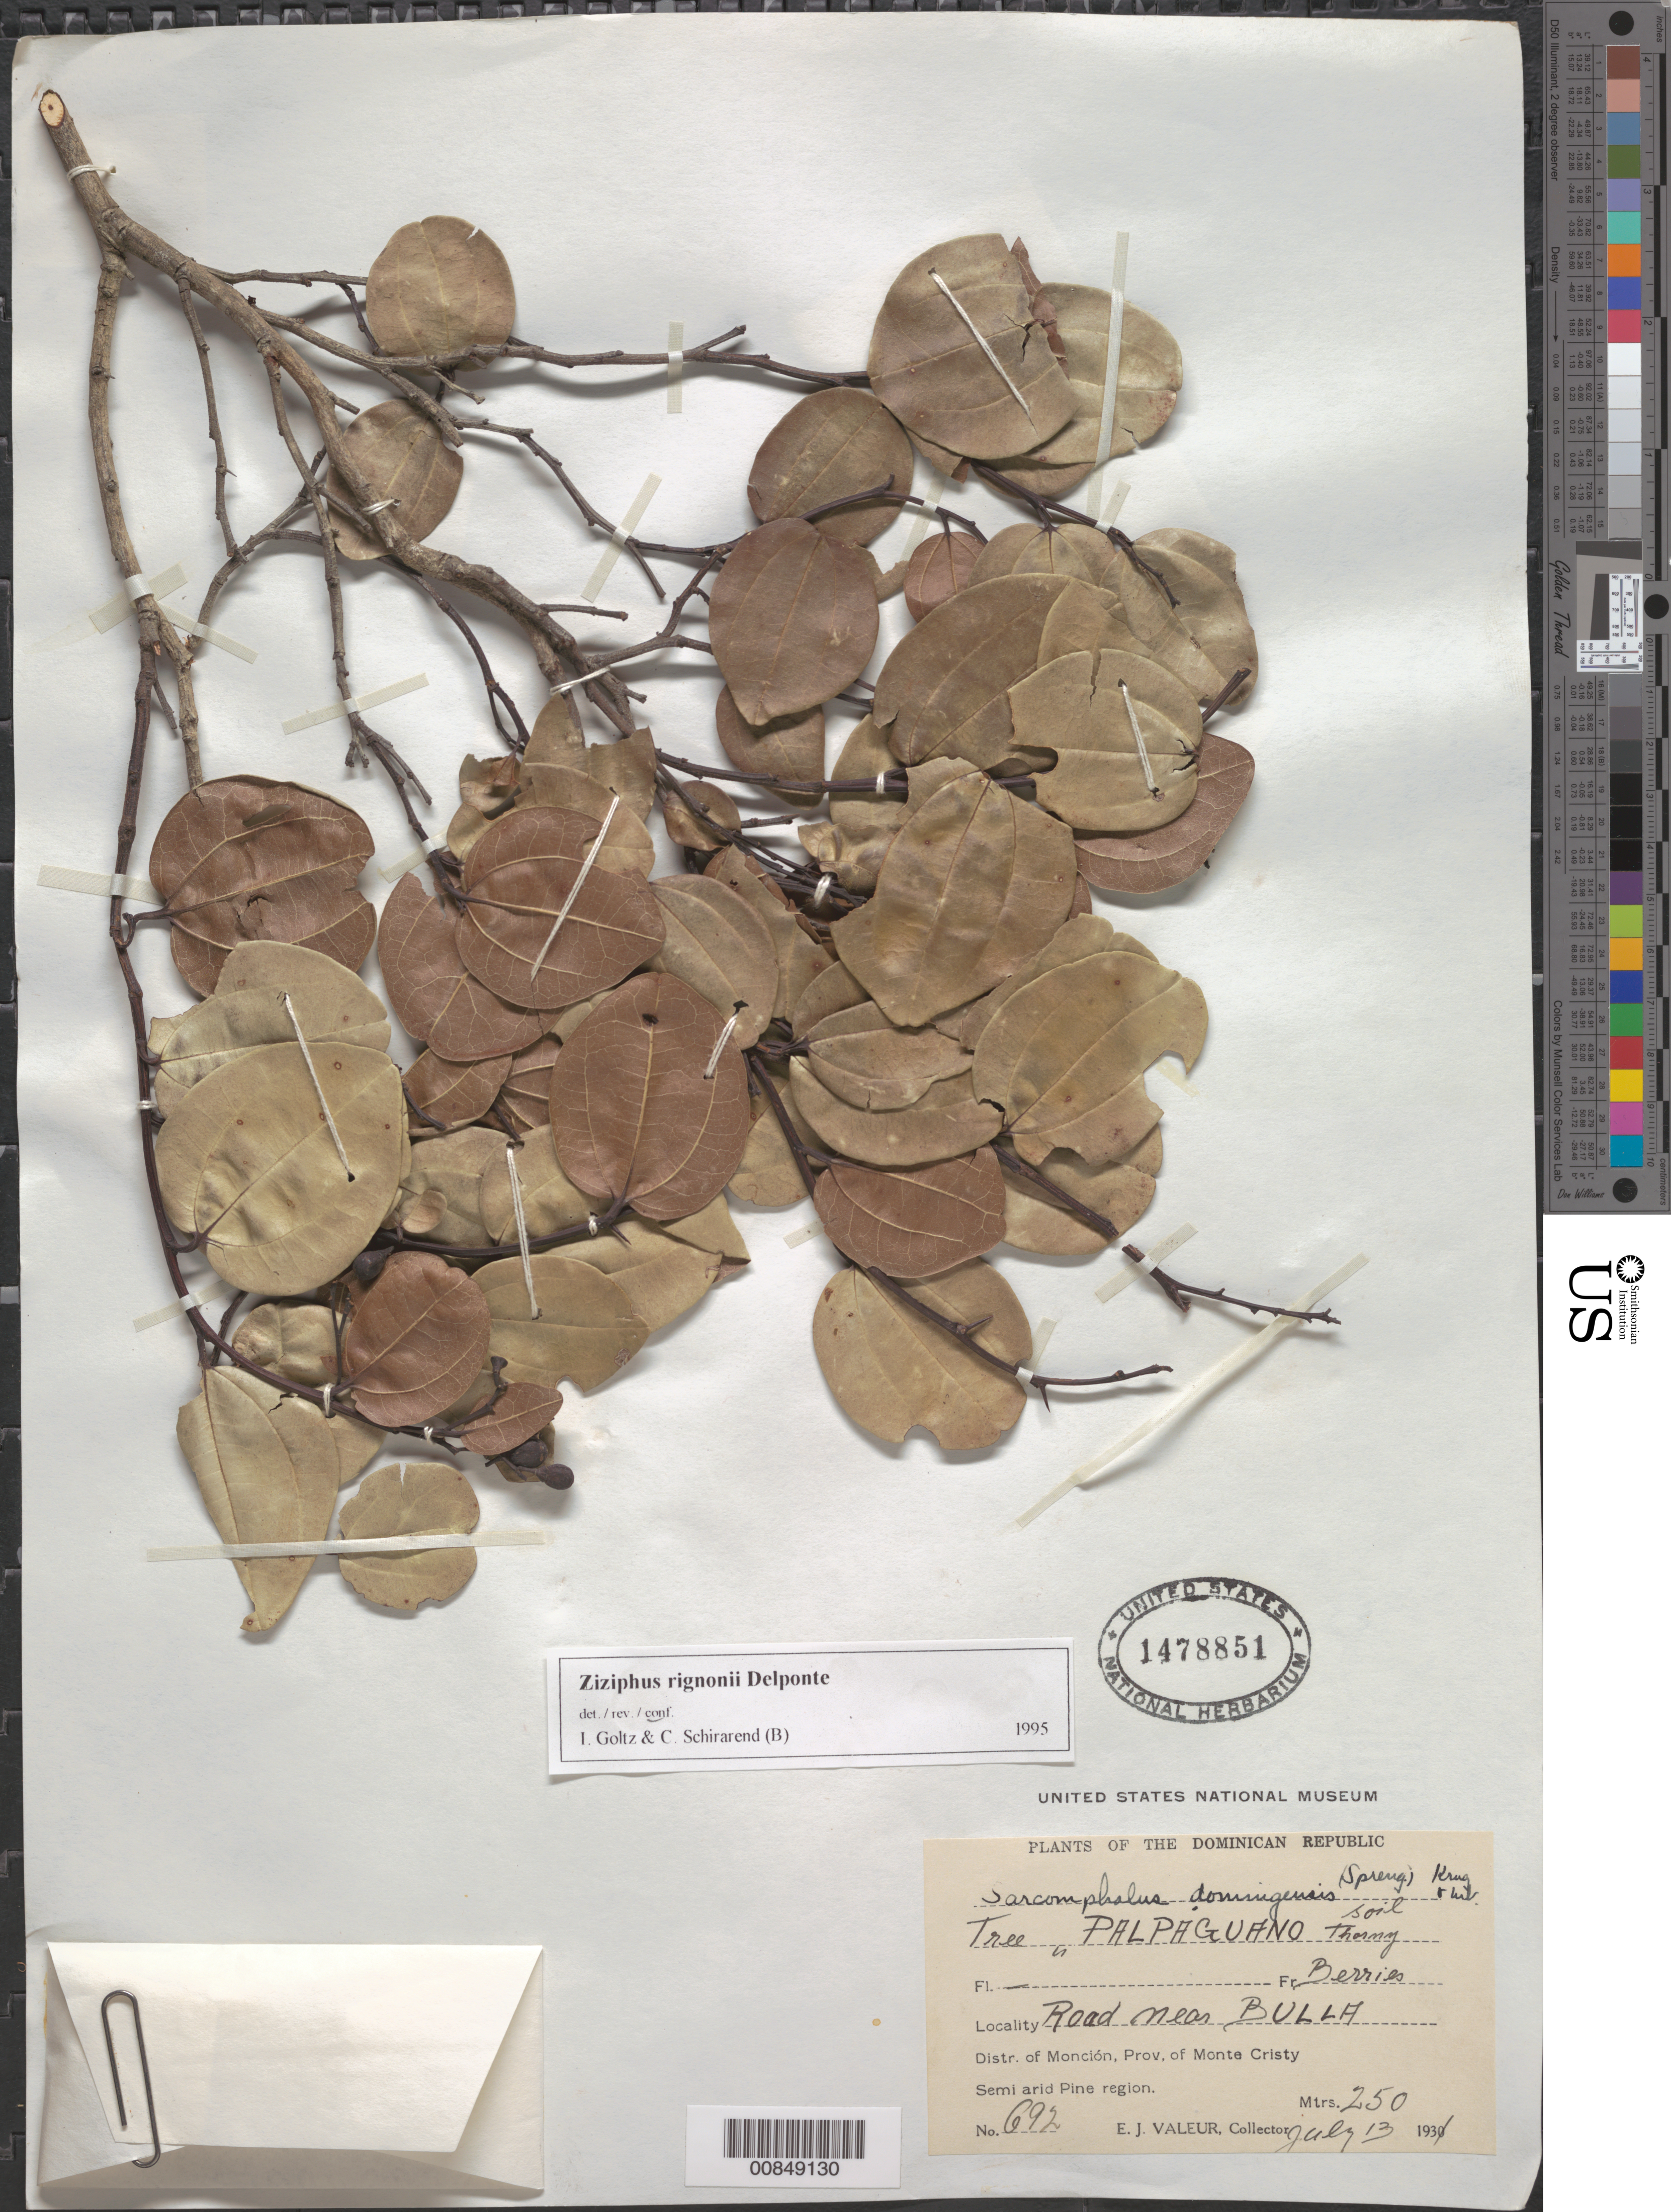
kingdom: Plantae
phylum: Tracheophyta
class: Magnoliopsida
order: Rosales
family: Rhamnaceae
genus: Sarcomphalus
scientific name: Sarcomphalus domingensis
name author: (Spreng.) Krug & Urb.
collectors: E. Valeur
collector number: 692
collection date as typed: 13 Jul 1931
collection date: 1931-07-13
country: Dominican Republic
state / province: Monte Cristi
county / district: Monción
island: Hispaniola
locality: Road near Bulla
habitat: Soil in semi arid pine region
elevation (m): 250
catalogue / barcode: US 1478851